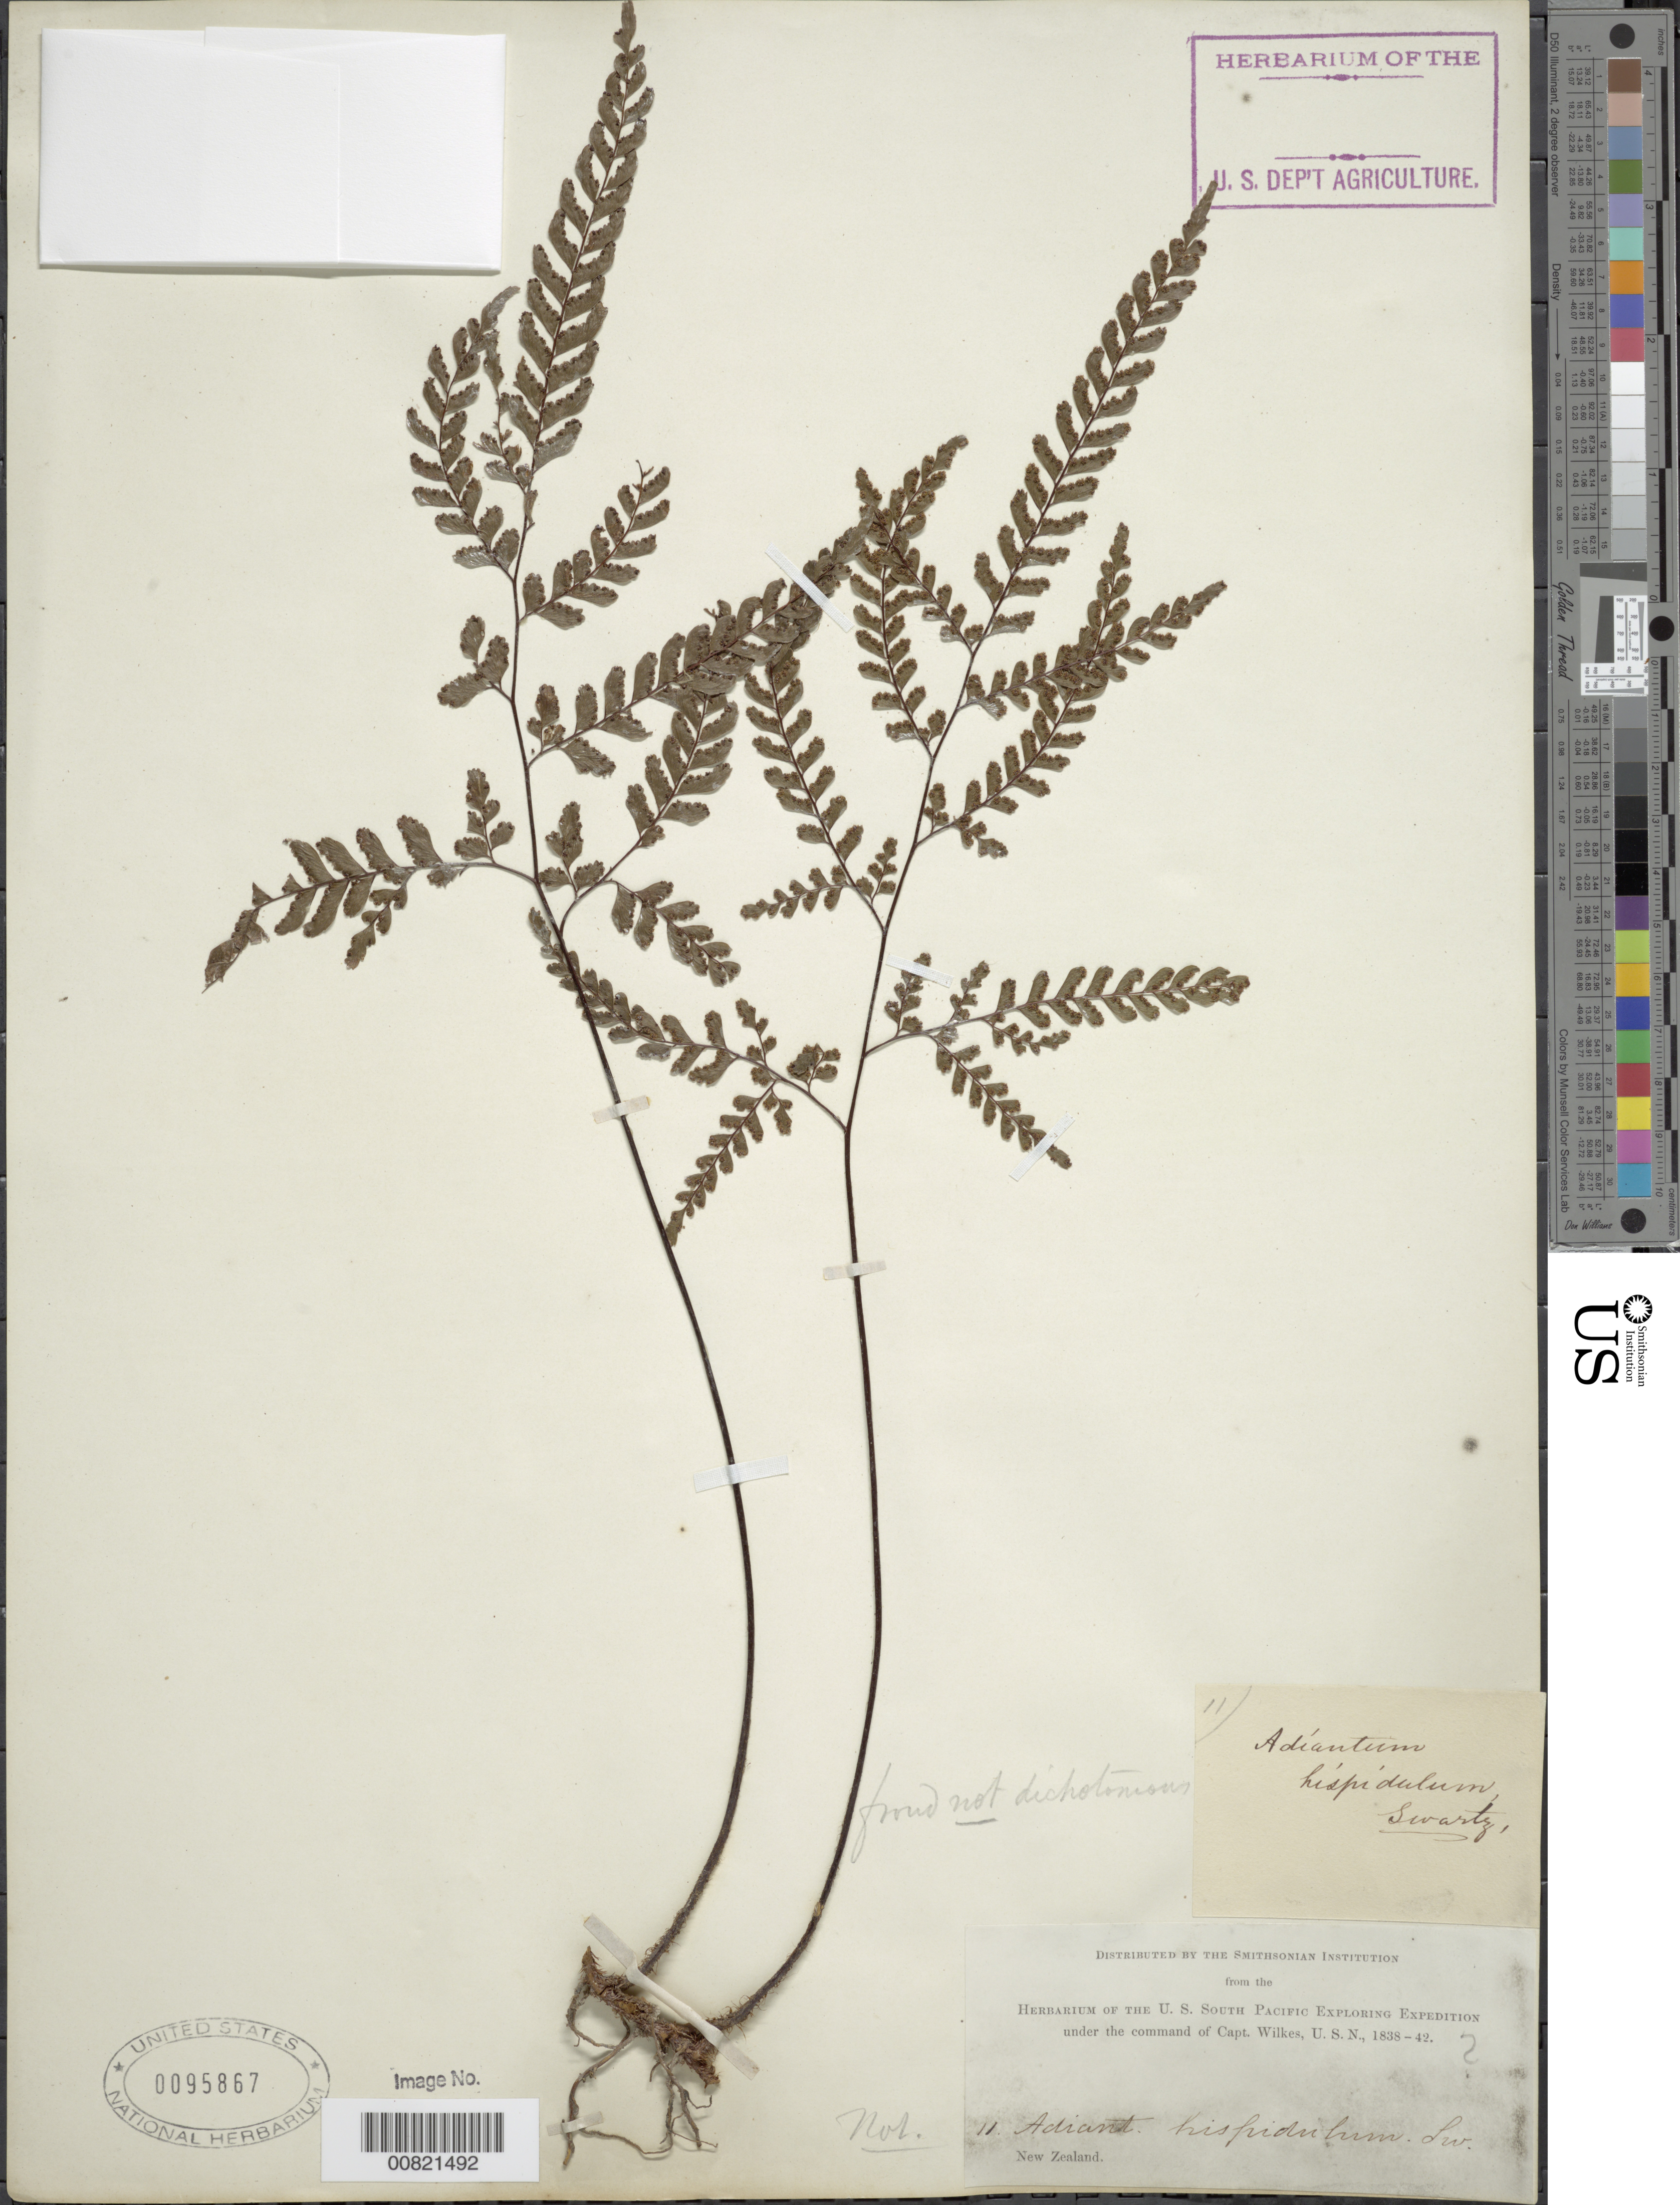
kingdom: Plantae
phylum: Tracheophyta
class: Polypodiopsida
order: Polypodiales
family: Pteridaceae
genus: Adiantum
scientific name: Adiantum hispidulum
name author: Sw.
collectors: Wilkes Explor. Exped.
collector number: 11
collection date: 1838/1842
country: New Zealand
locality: Bay of Islands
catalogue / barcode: US 95867